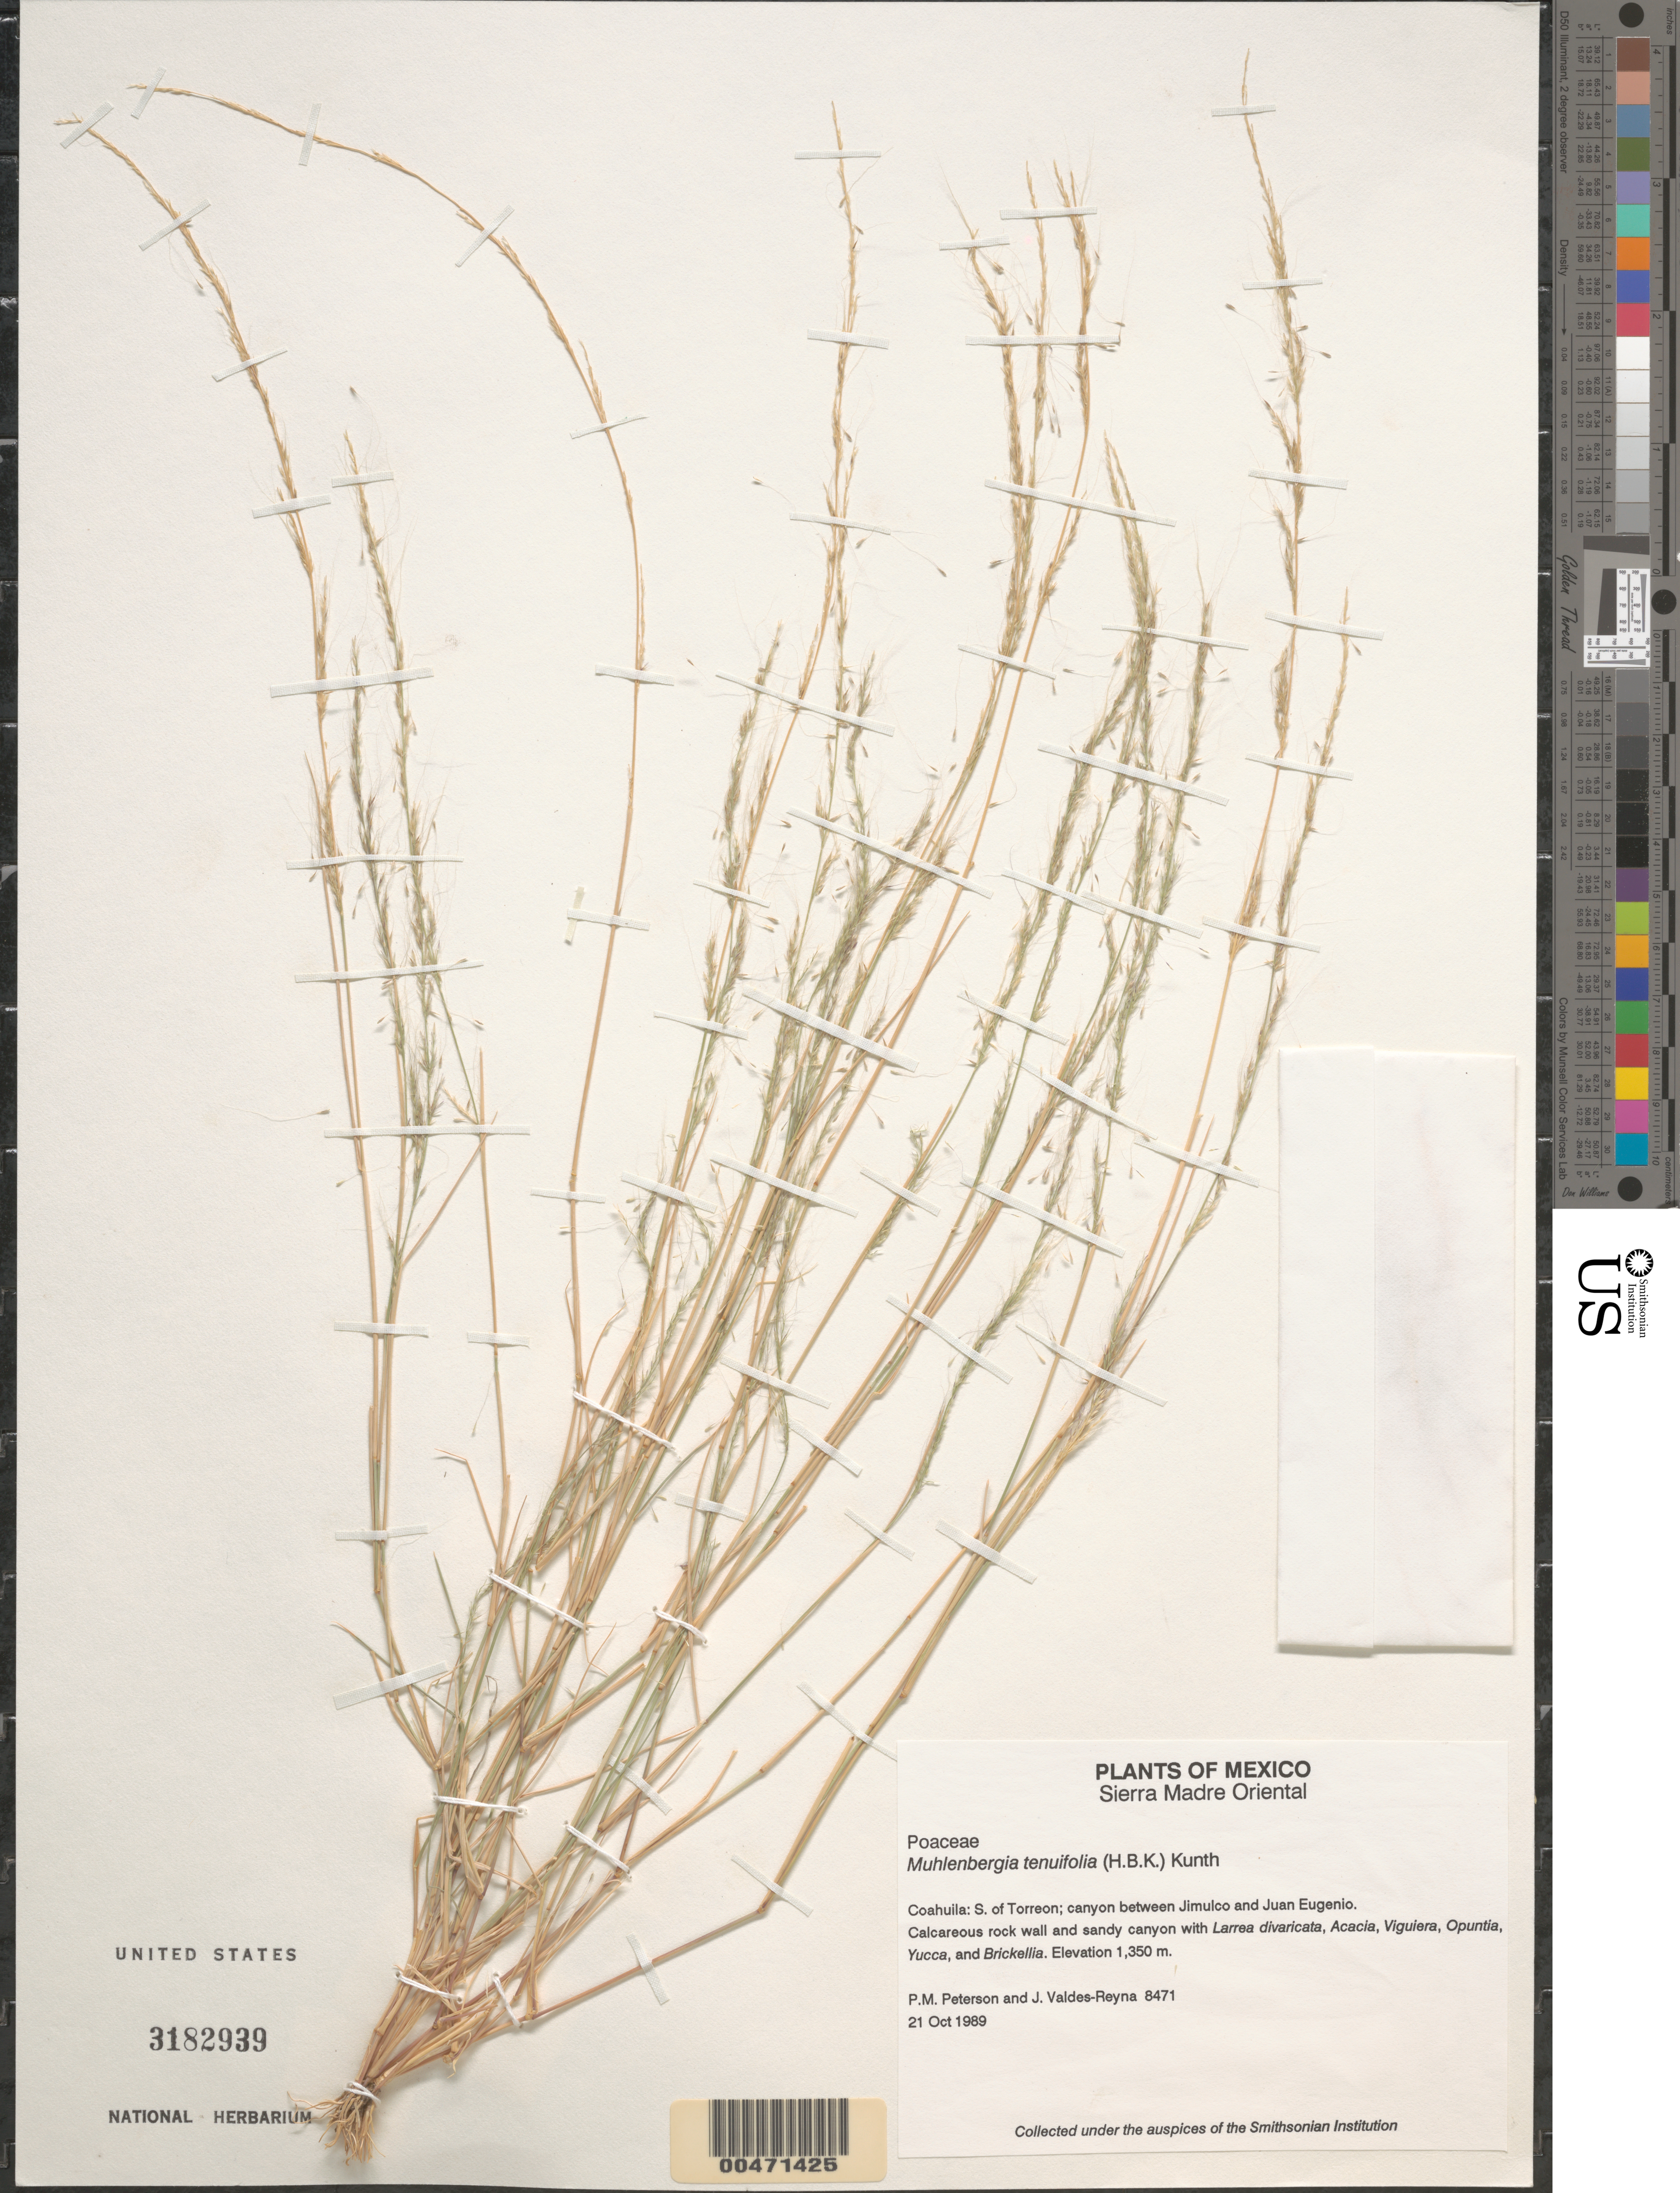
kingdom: Plantae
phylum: Tracheophyta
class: Liliopsida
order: Poales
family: Poaceae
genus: Muhlenbergia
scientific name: Muhlenbergia tenuifolia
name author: (Kunth) Kunth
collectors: P. M. Peterson & J. Valdés-Reyna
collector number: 08471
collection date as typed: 21 Oct 1989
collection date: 1989-10-21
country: Mexico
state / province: Coahuila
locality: Sierra Madre Oriental, S of Torreon, canyon between Jimulco and Juan Eugenio.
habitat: Calcareous rock wall and sandy canyon with Larrea divaricata, Acacia, Viguiera, Opuntia, Yucca, and Brickellia.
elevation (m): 1350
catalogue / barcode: US 3182939